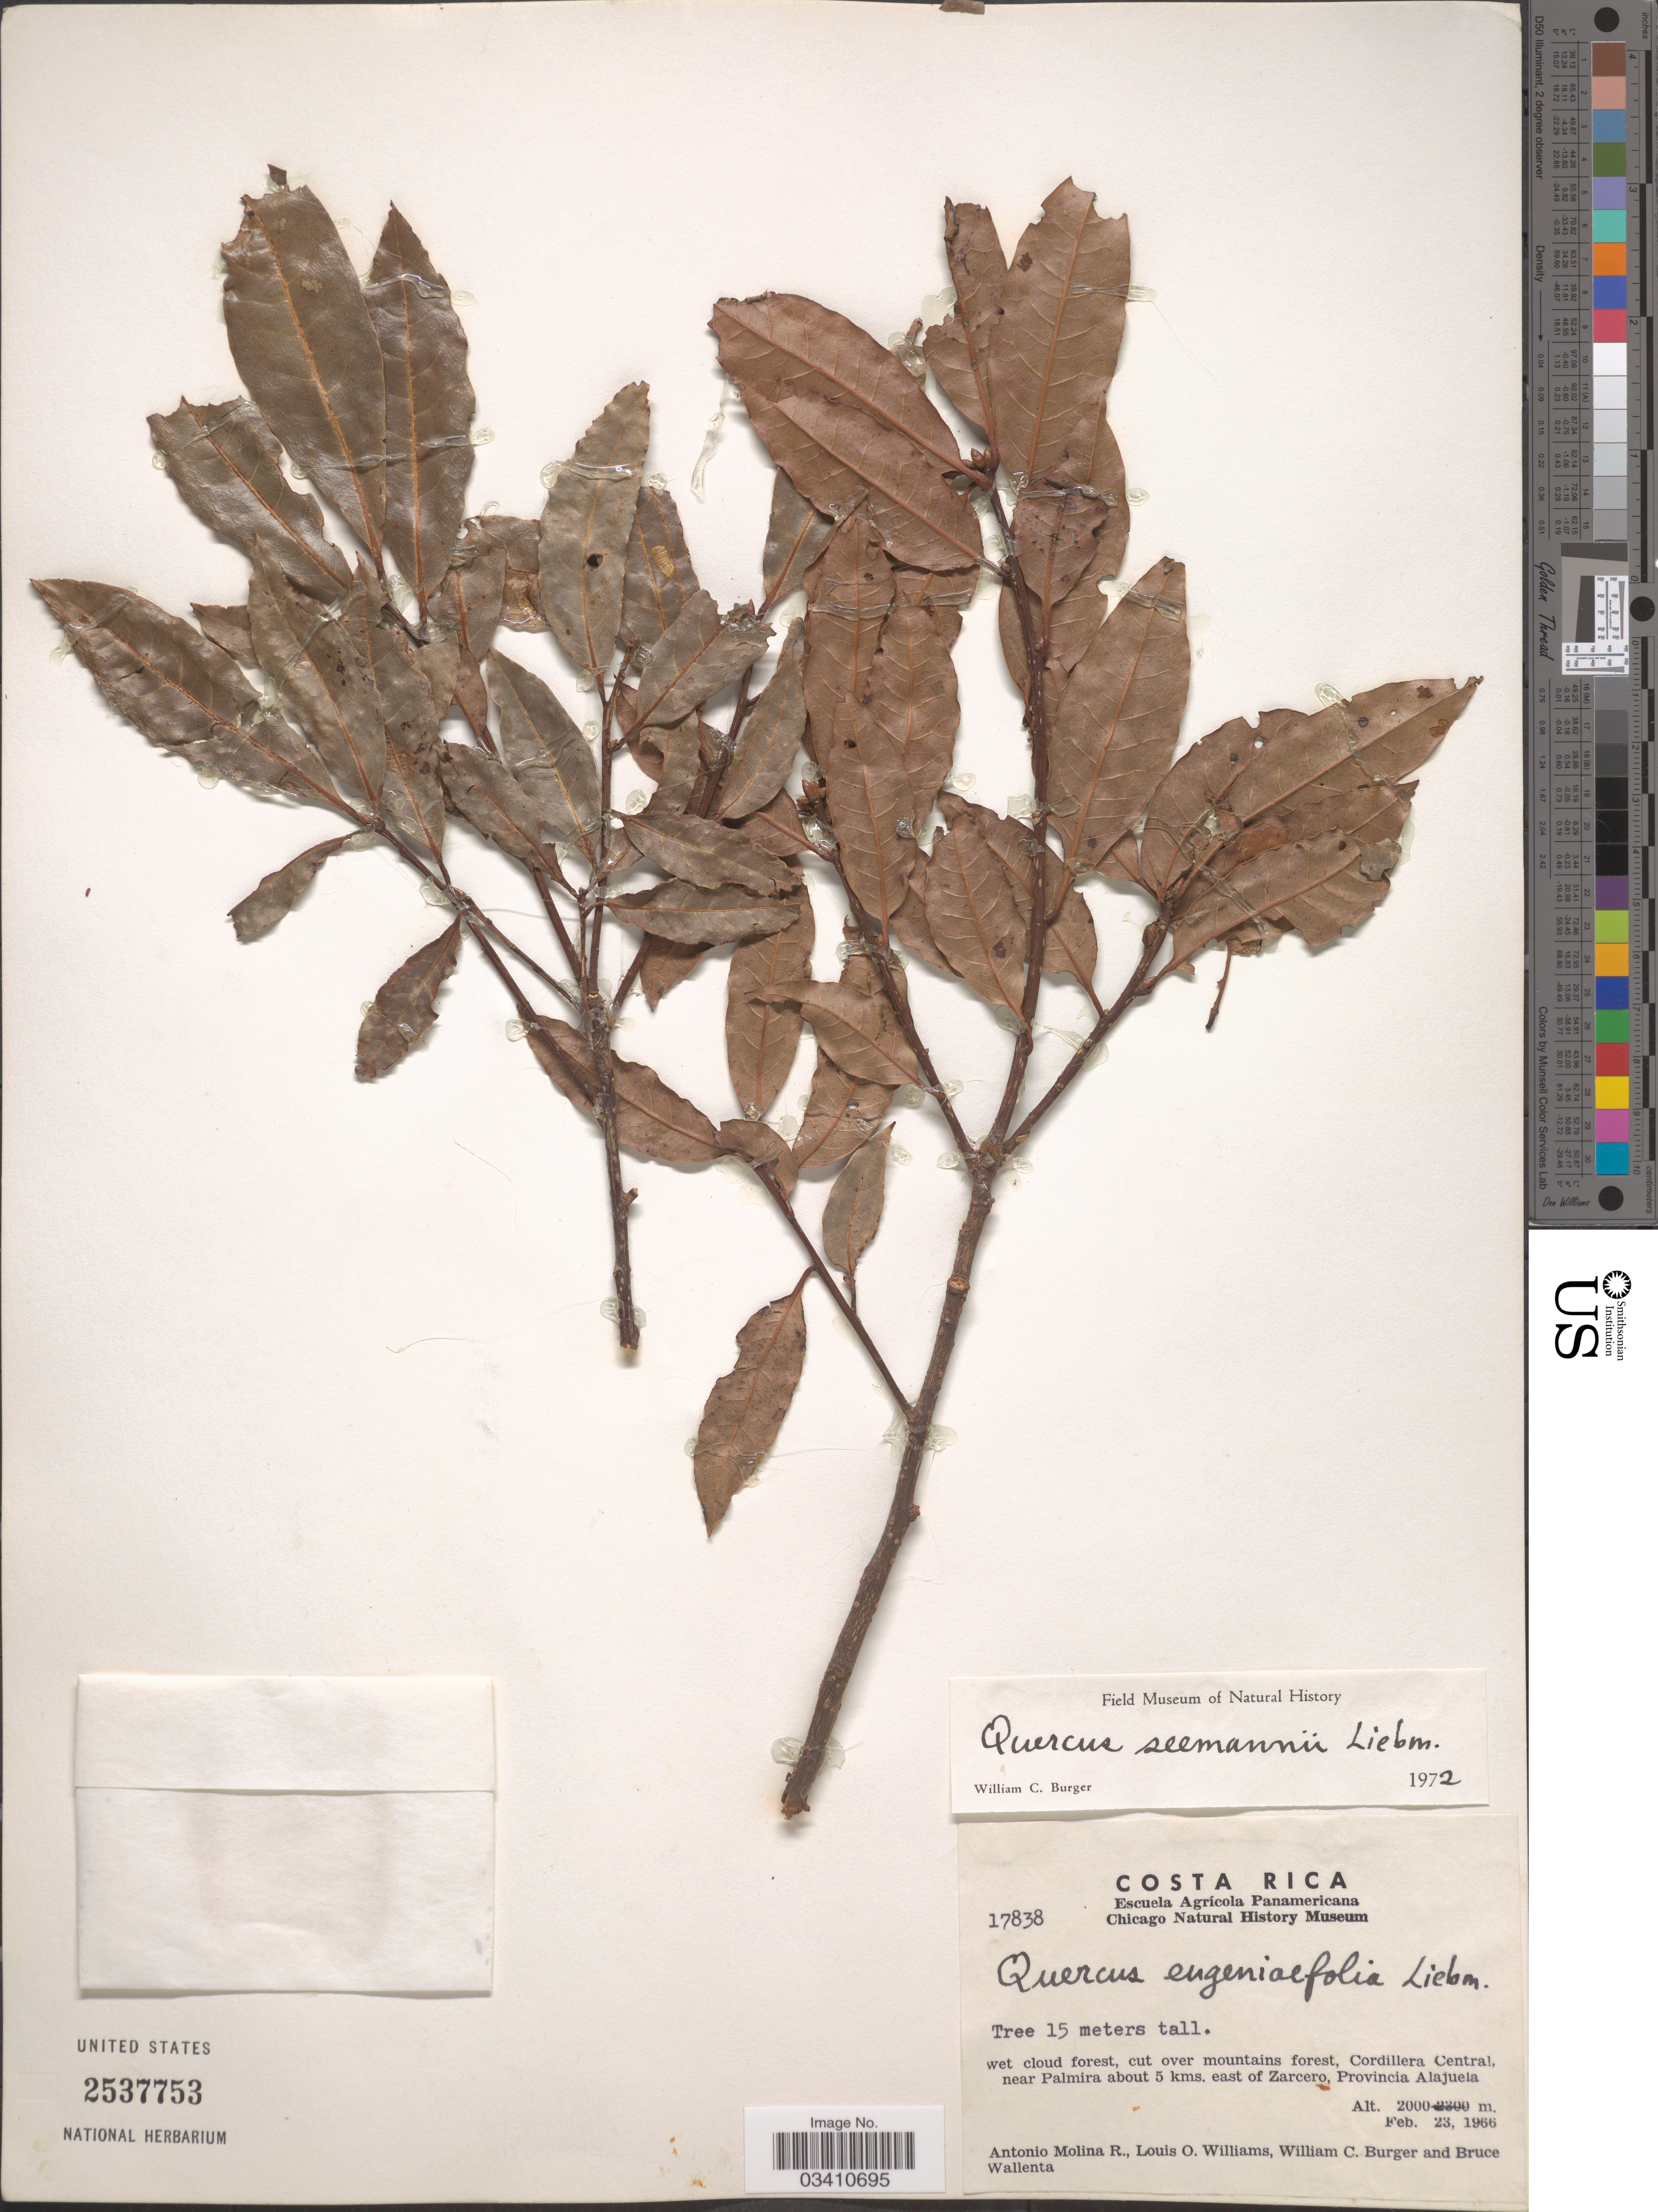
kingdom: Plantae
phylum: Tracheophyta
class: Magnoliopsida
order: Fagales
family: Fagaceae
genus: Quercus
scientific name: Quercus seemannii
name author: Liebm.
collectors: A. Molina R., L. O. Williams, W. Burger & B. Wallenta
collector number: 17838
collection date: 1966-02-23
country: Costa Rica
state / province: Alajuela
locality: Cordillera Central, near Palmira about 5 kms. east of Zarcero.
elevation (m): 2000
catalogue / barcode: US 2537753